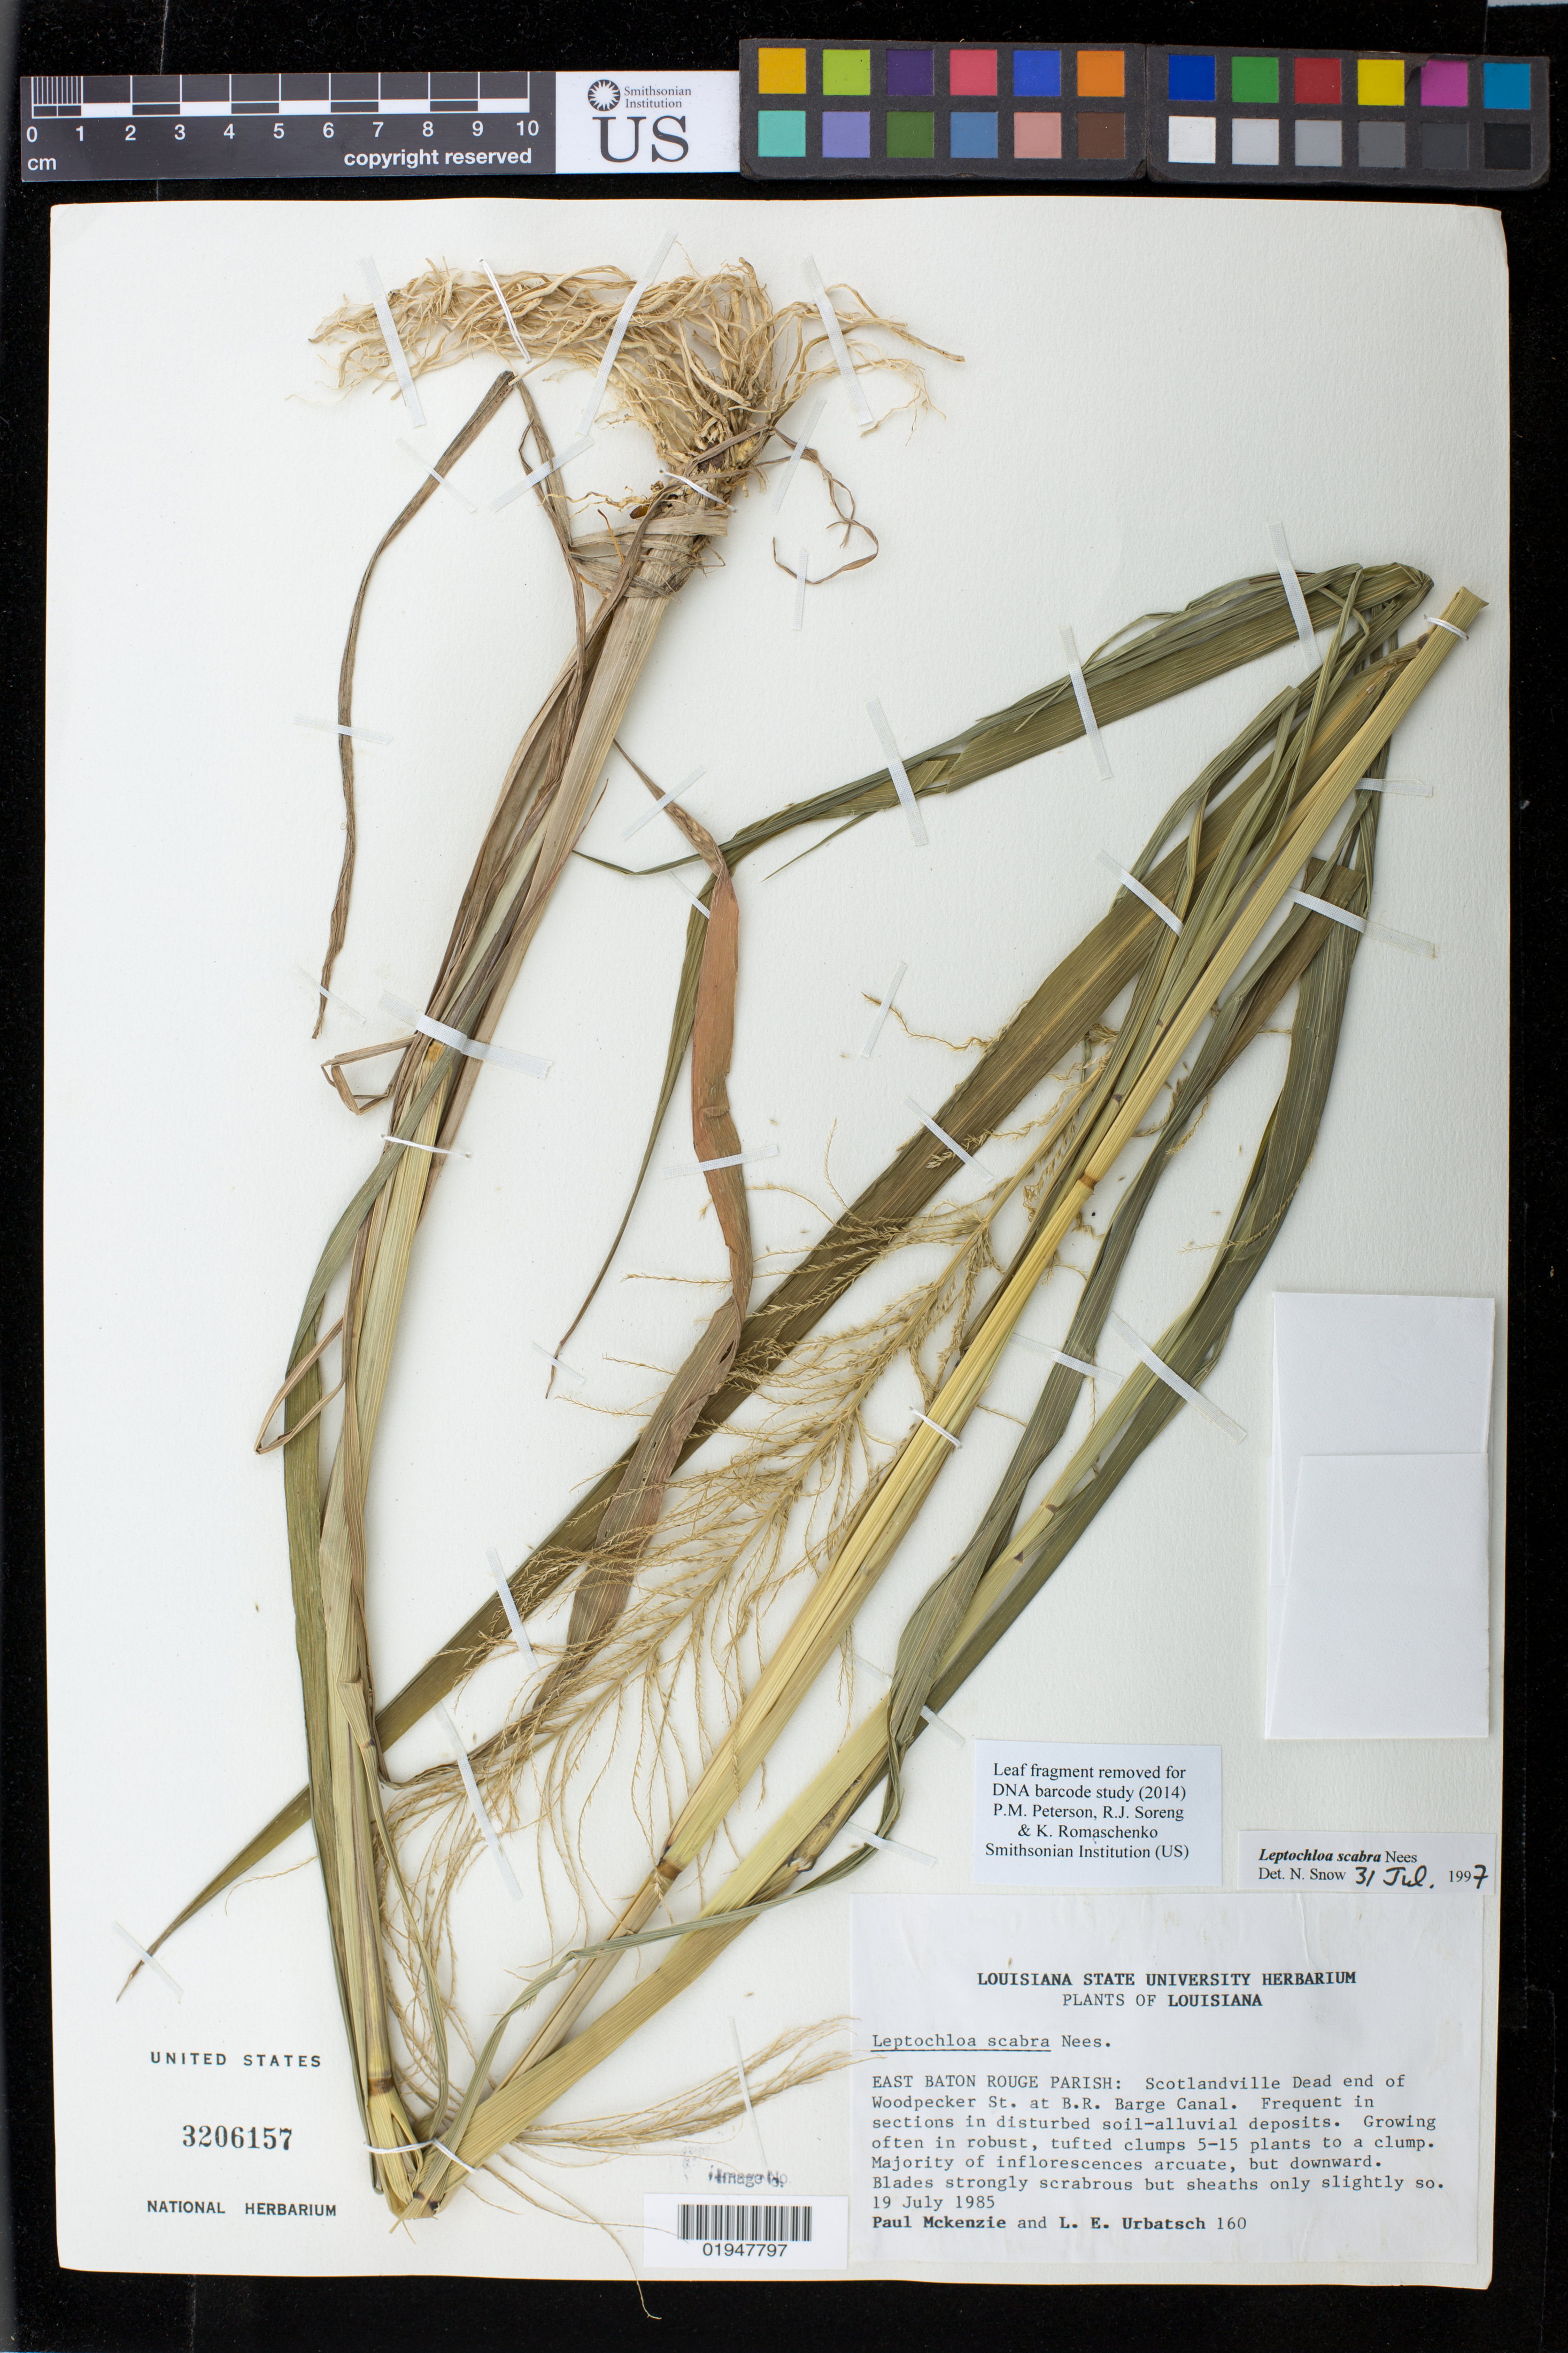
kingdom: Plantae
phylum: Tracheophyta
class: Liliopsida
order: Poales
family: Poaceae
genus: Leptochloa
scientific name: Leptochloa scabra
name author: Nees in Mart.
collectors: P. McKenzie & L. E. Urbatsch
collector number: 160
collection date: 1985-07-19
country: United States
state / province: Louisiana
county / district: East Baton Rouge Parish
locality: Scotlandville Dead end of Woodpecker St. at B.R. Barge Canal.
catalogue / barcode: US 3206157